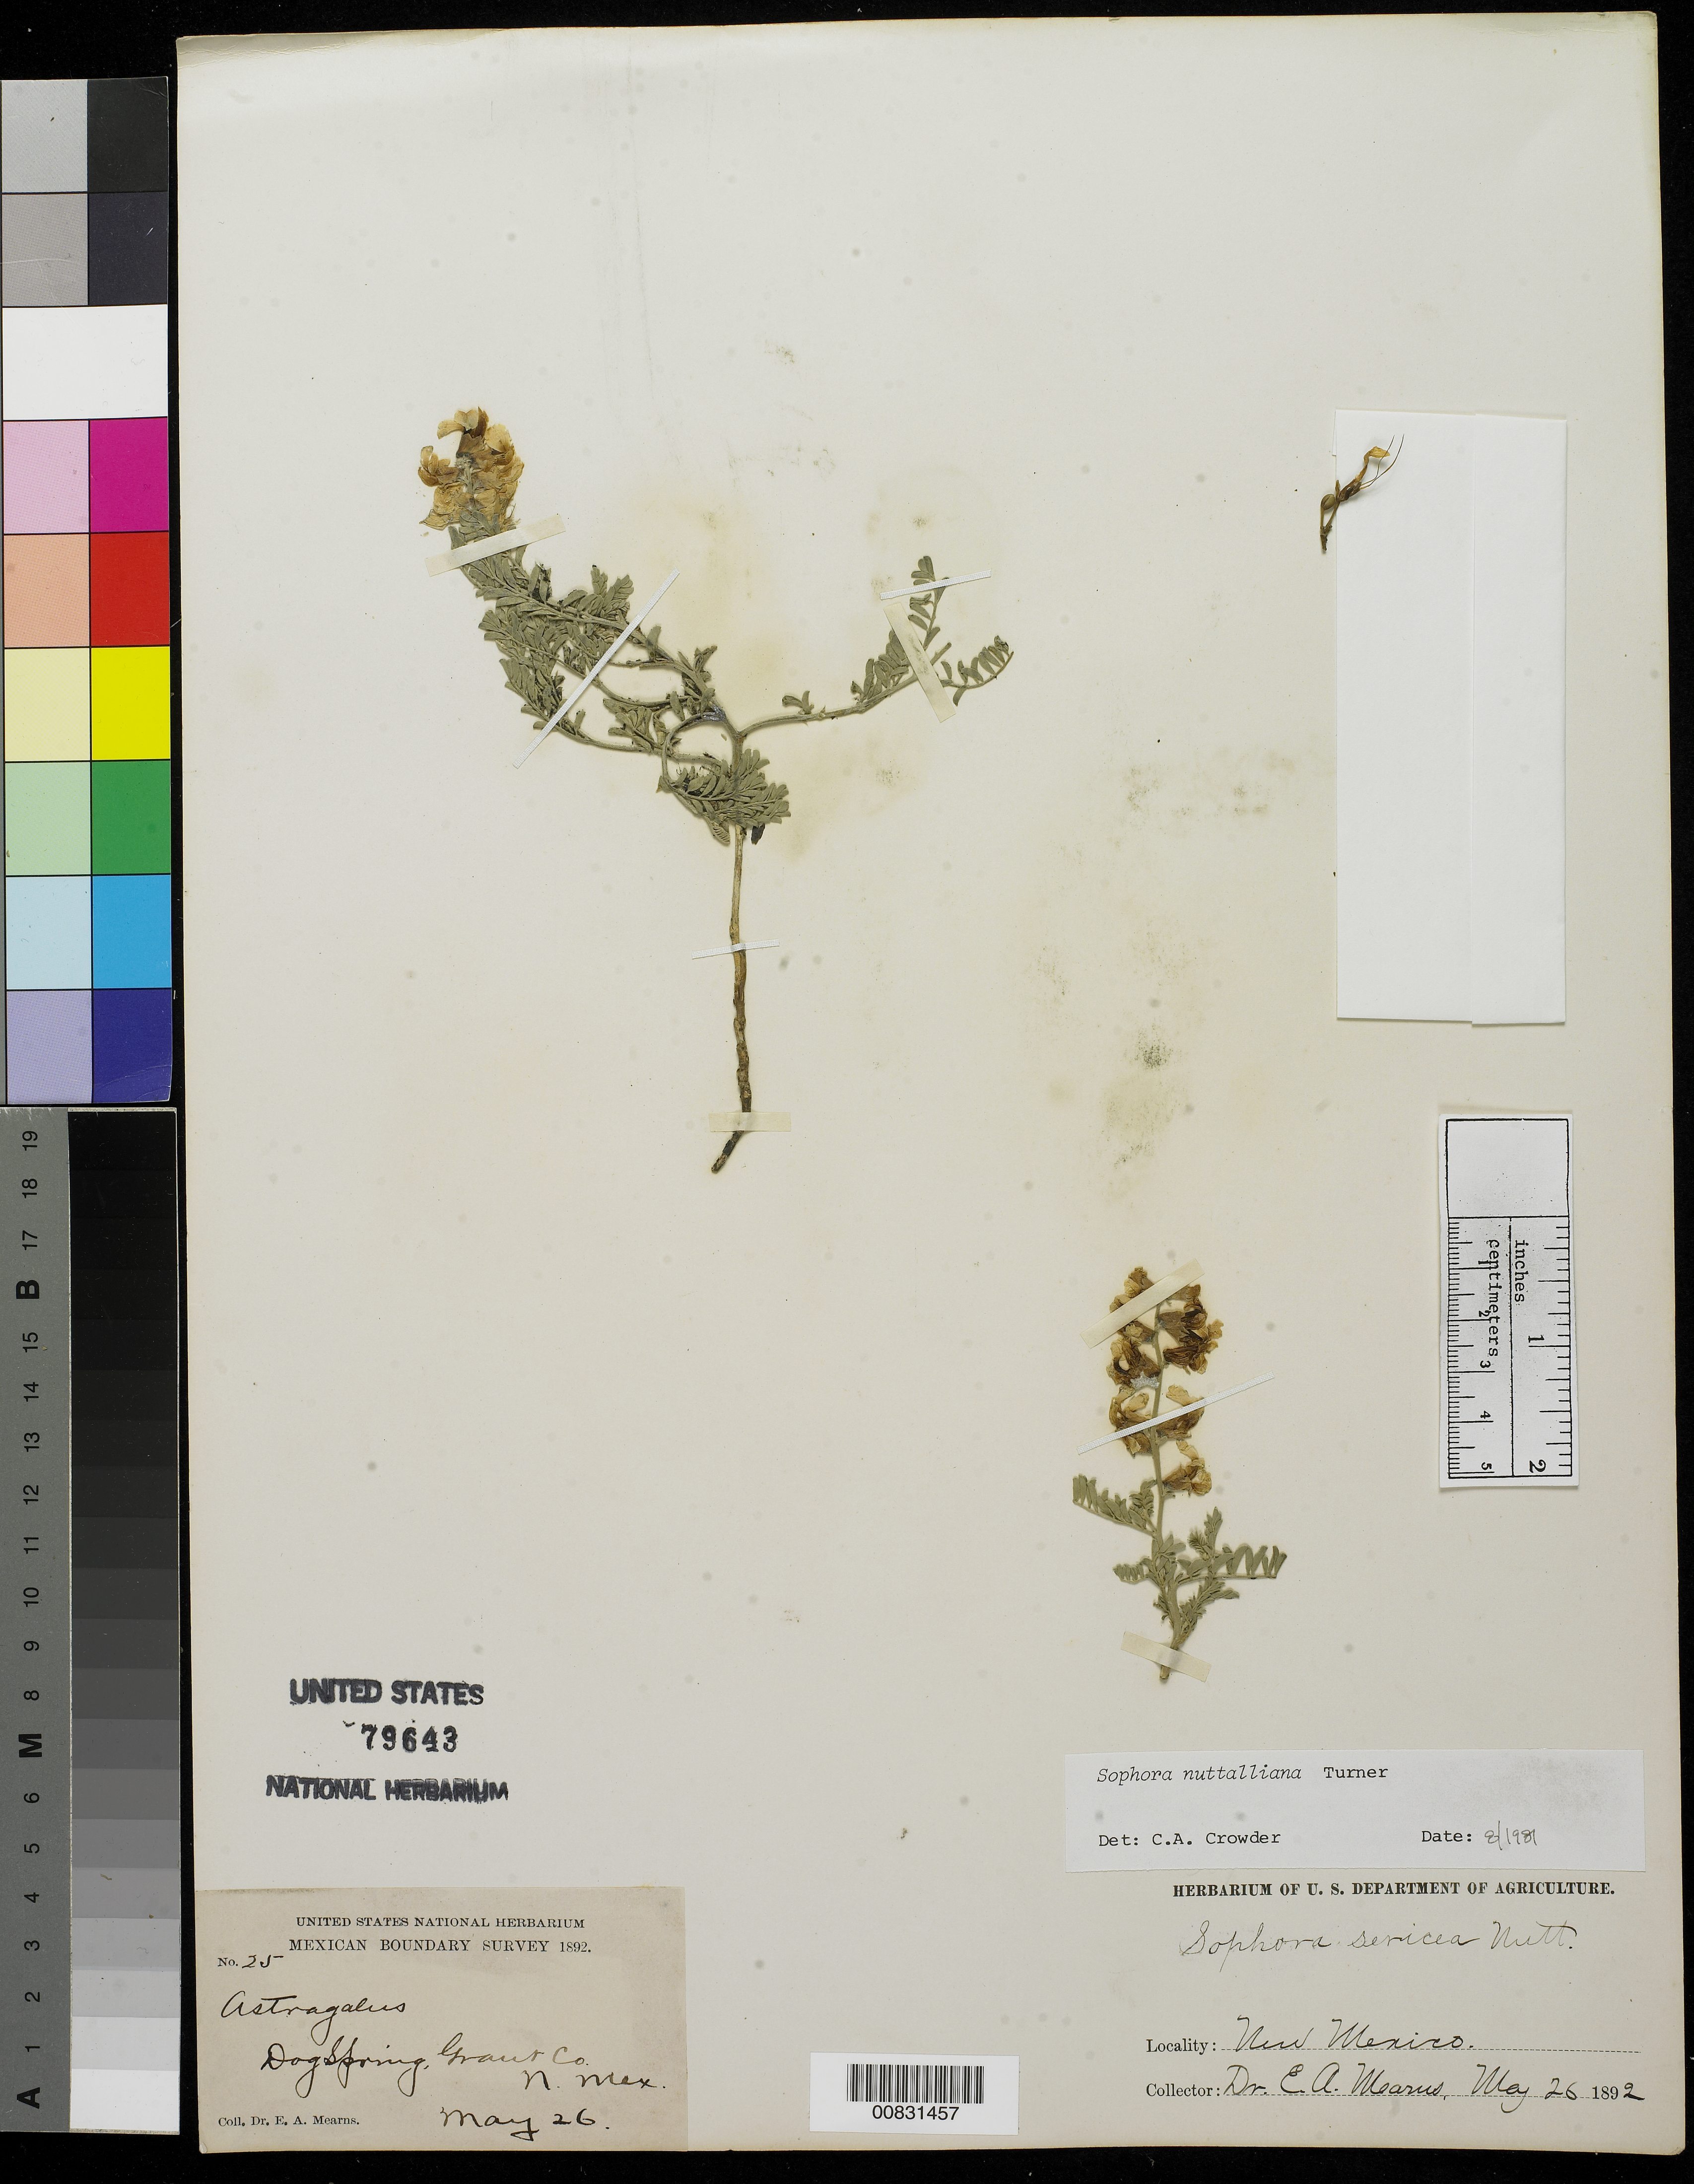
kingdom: Plantae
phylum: Tracheophyta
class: Magnoliopsida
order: Fabales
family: Fabaceae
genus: Sophora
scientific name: Sophora nuttalliana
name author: B.L. Turner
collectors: E. A. Mearns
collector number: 25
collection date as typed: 26 May 1892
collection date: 1892-05-26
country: United States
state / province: New Mexico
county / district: Grant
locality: Dog Spring, Grant County, New Mexico.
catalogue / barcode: US 79643